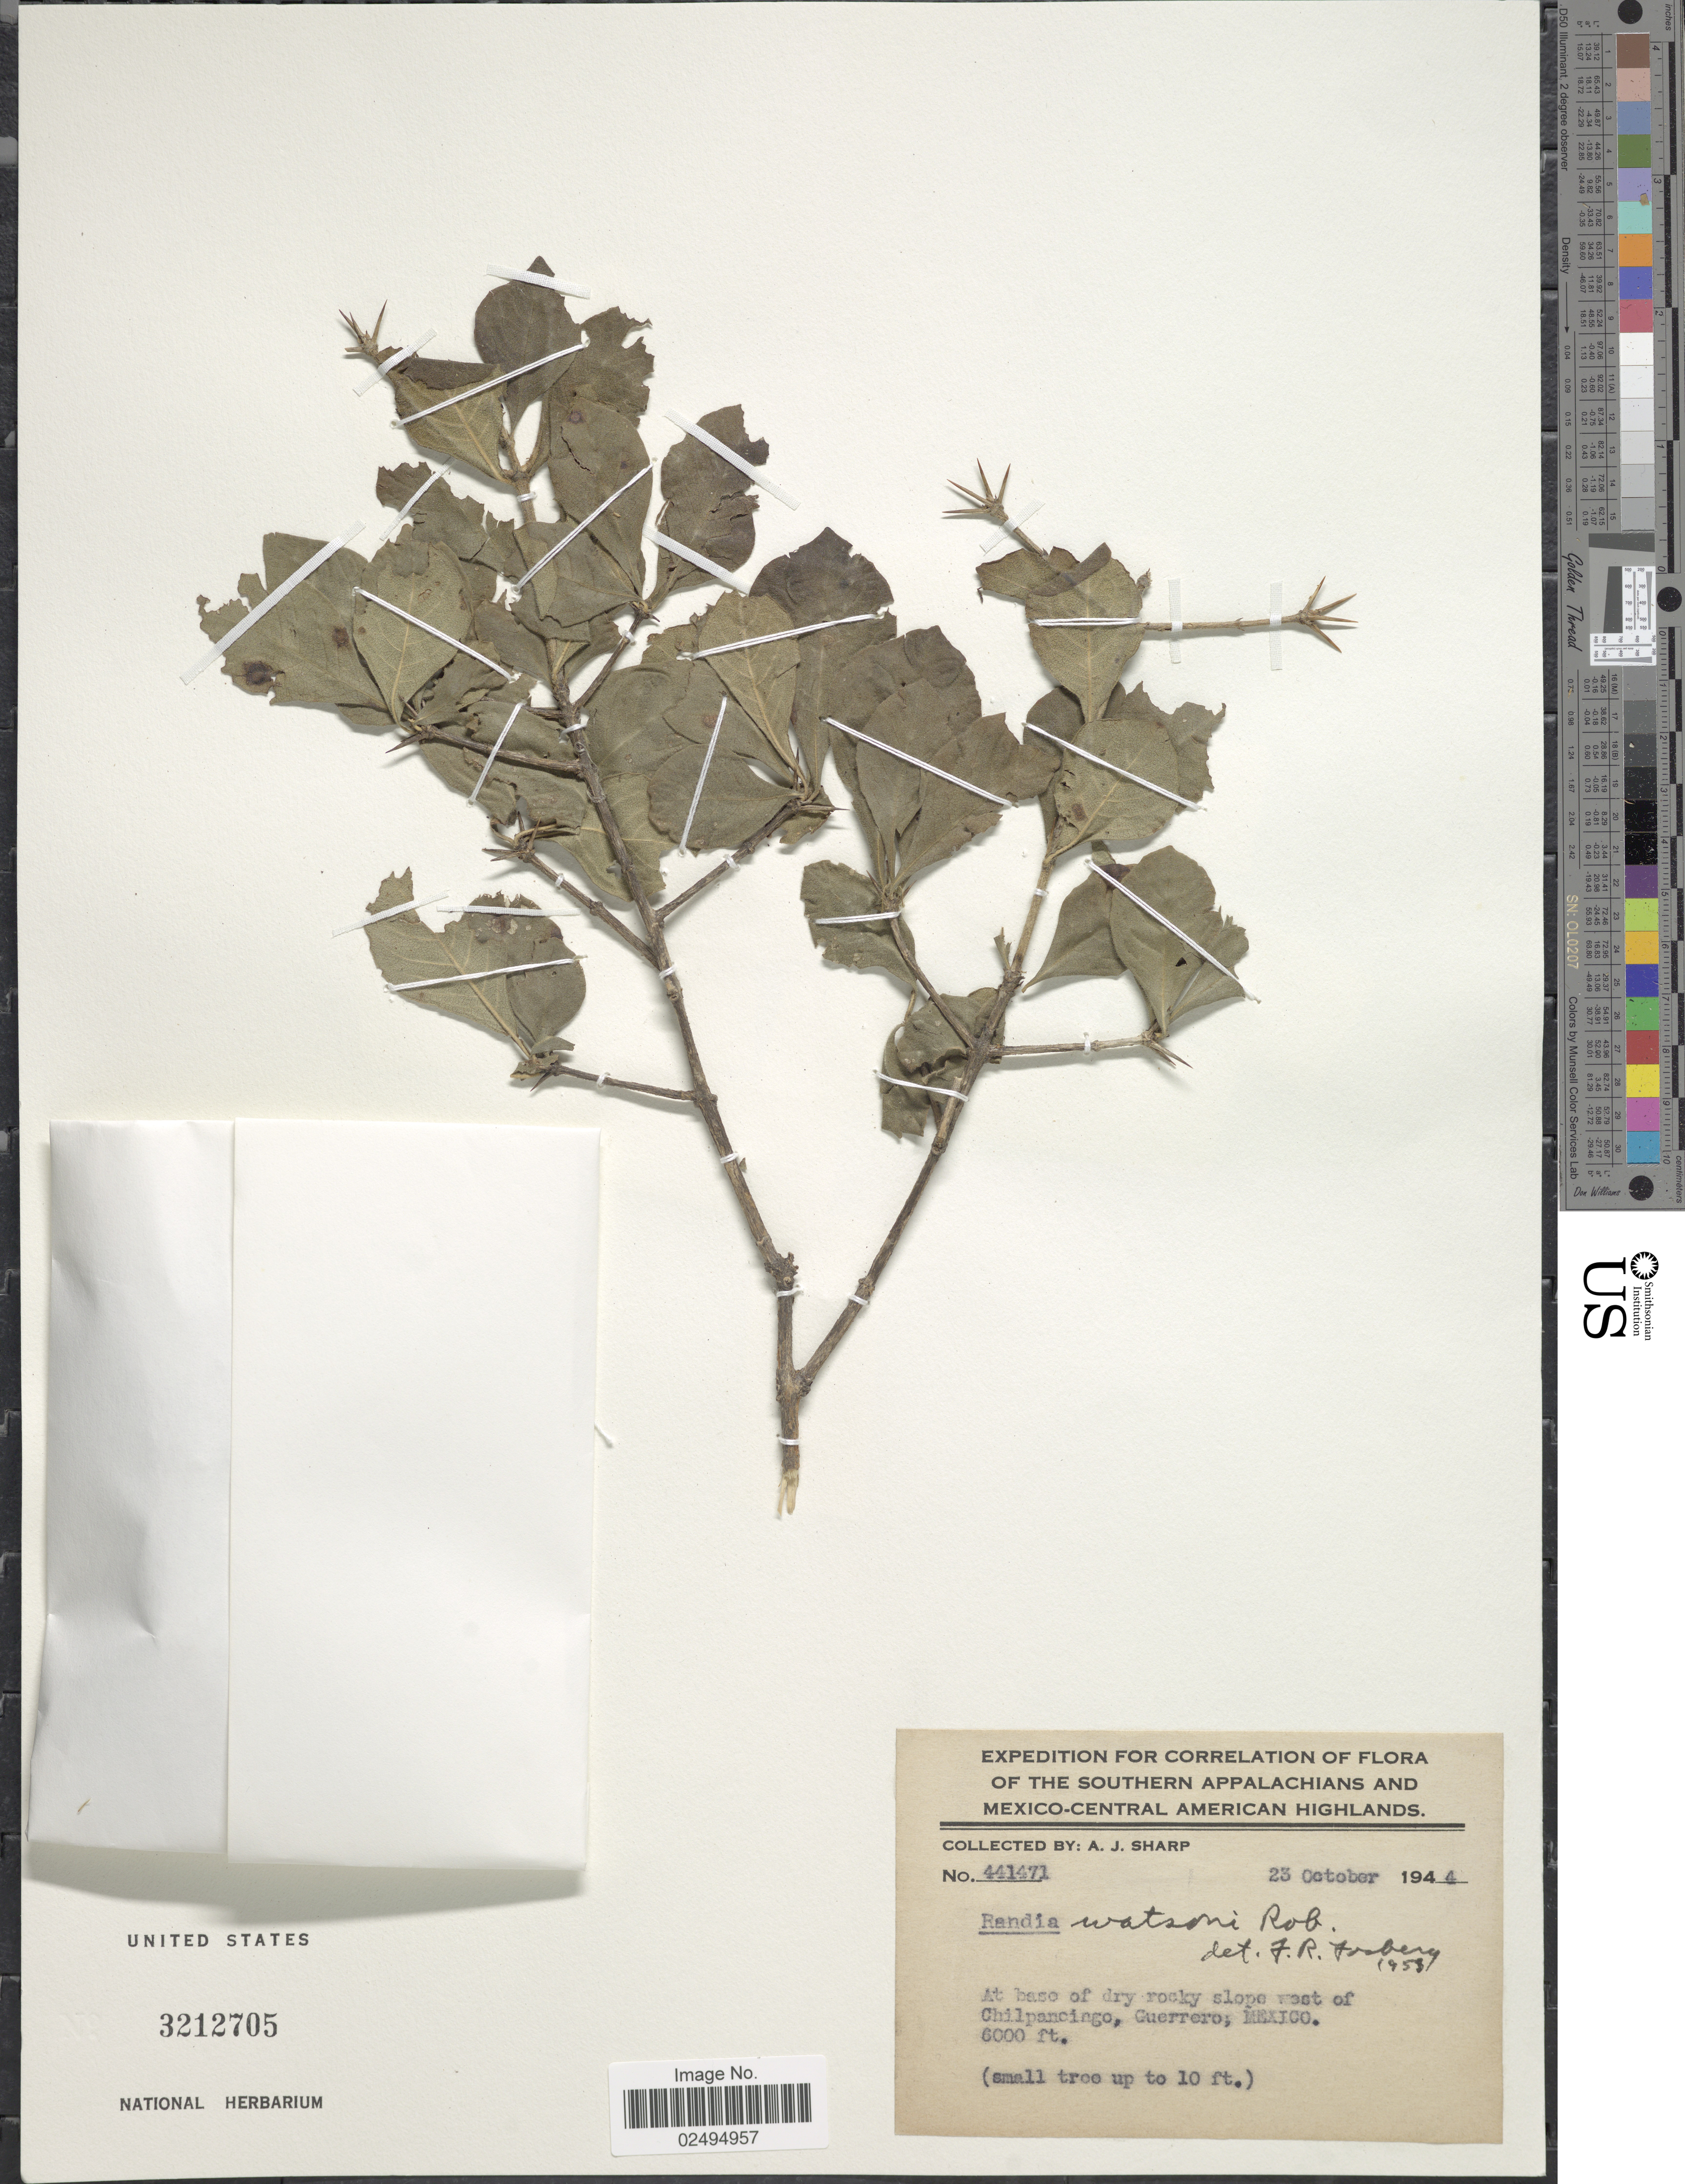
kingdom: Plantae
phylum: Tracheophyta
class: Magnoliopsida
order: Gentianales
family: Rubiaceae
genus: Randia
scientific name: Randia watsonii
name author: Rob.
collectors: A. J. Sharp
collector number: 441471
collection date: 1944-10-23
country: Mexico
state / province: Guerrero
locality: Southern Appalachians and Mexico-Central American Highlands, at base of dry rocky slope west of Chilpancingo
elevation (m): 1829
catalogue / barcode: US 3212705